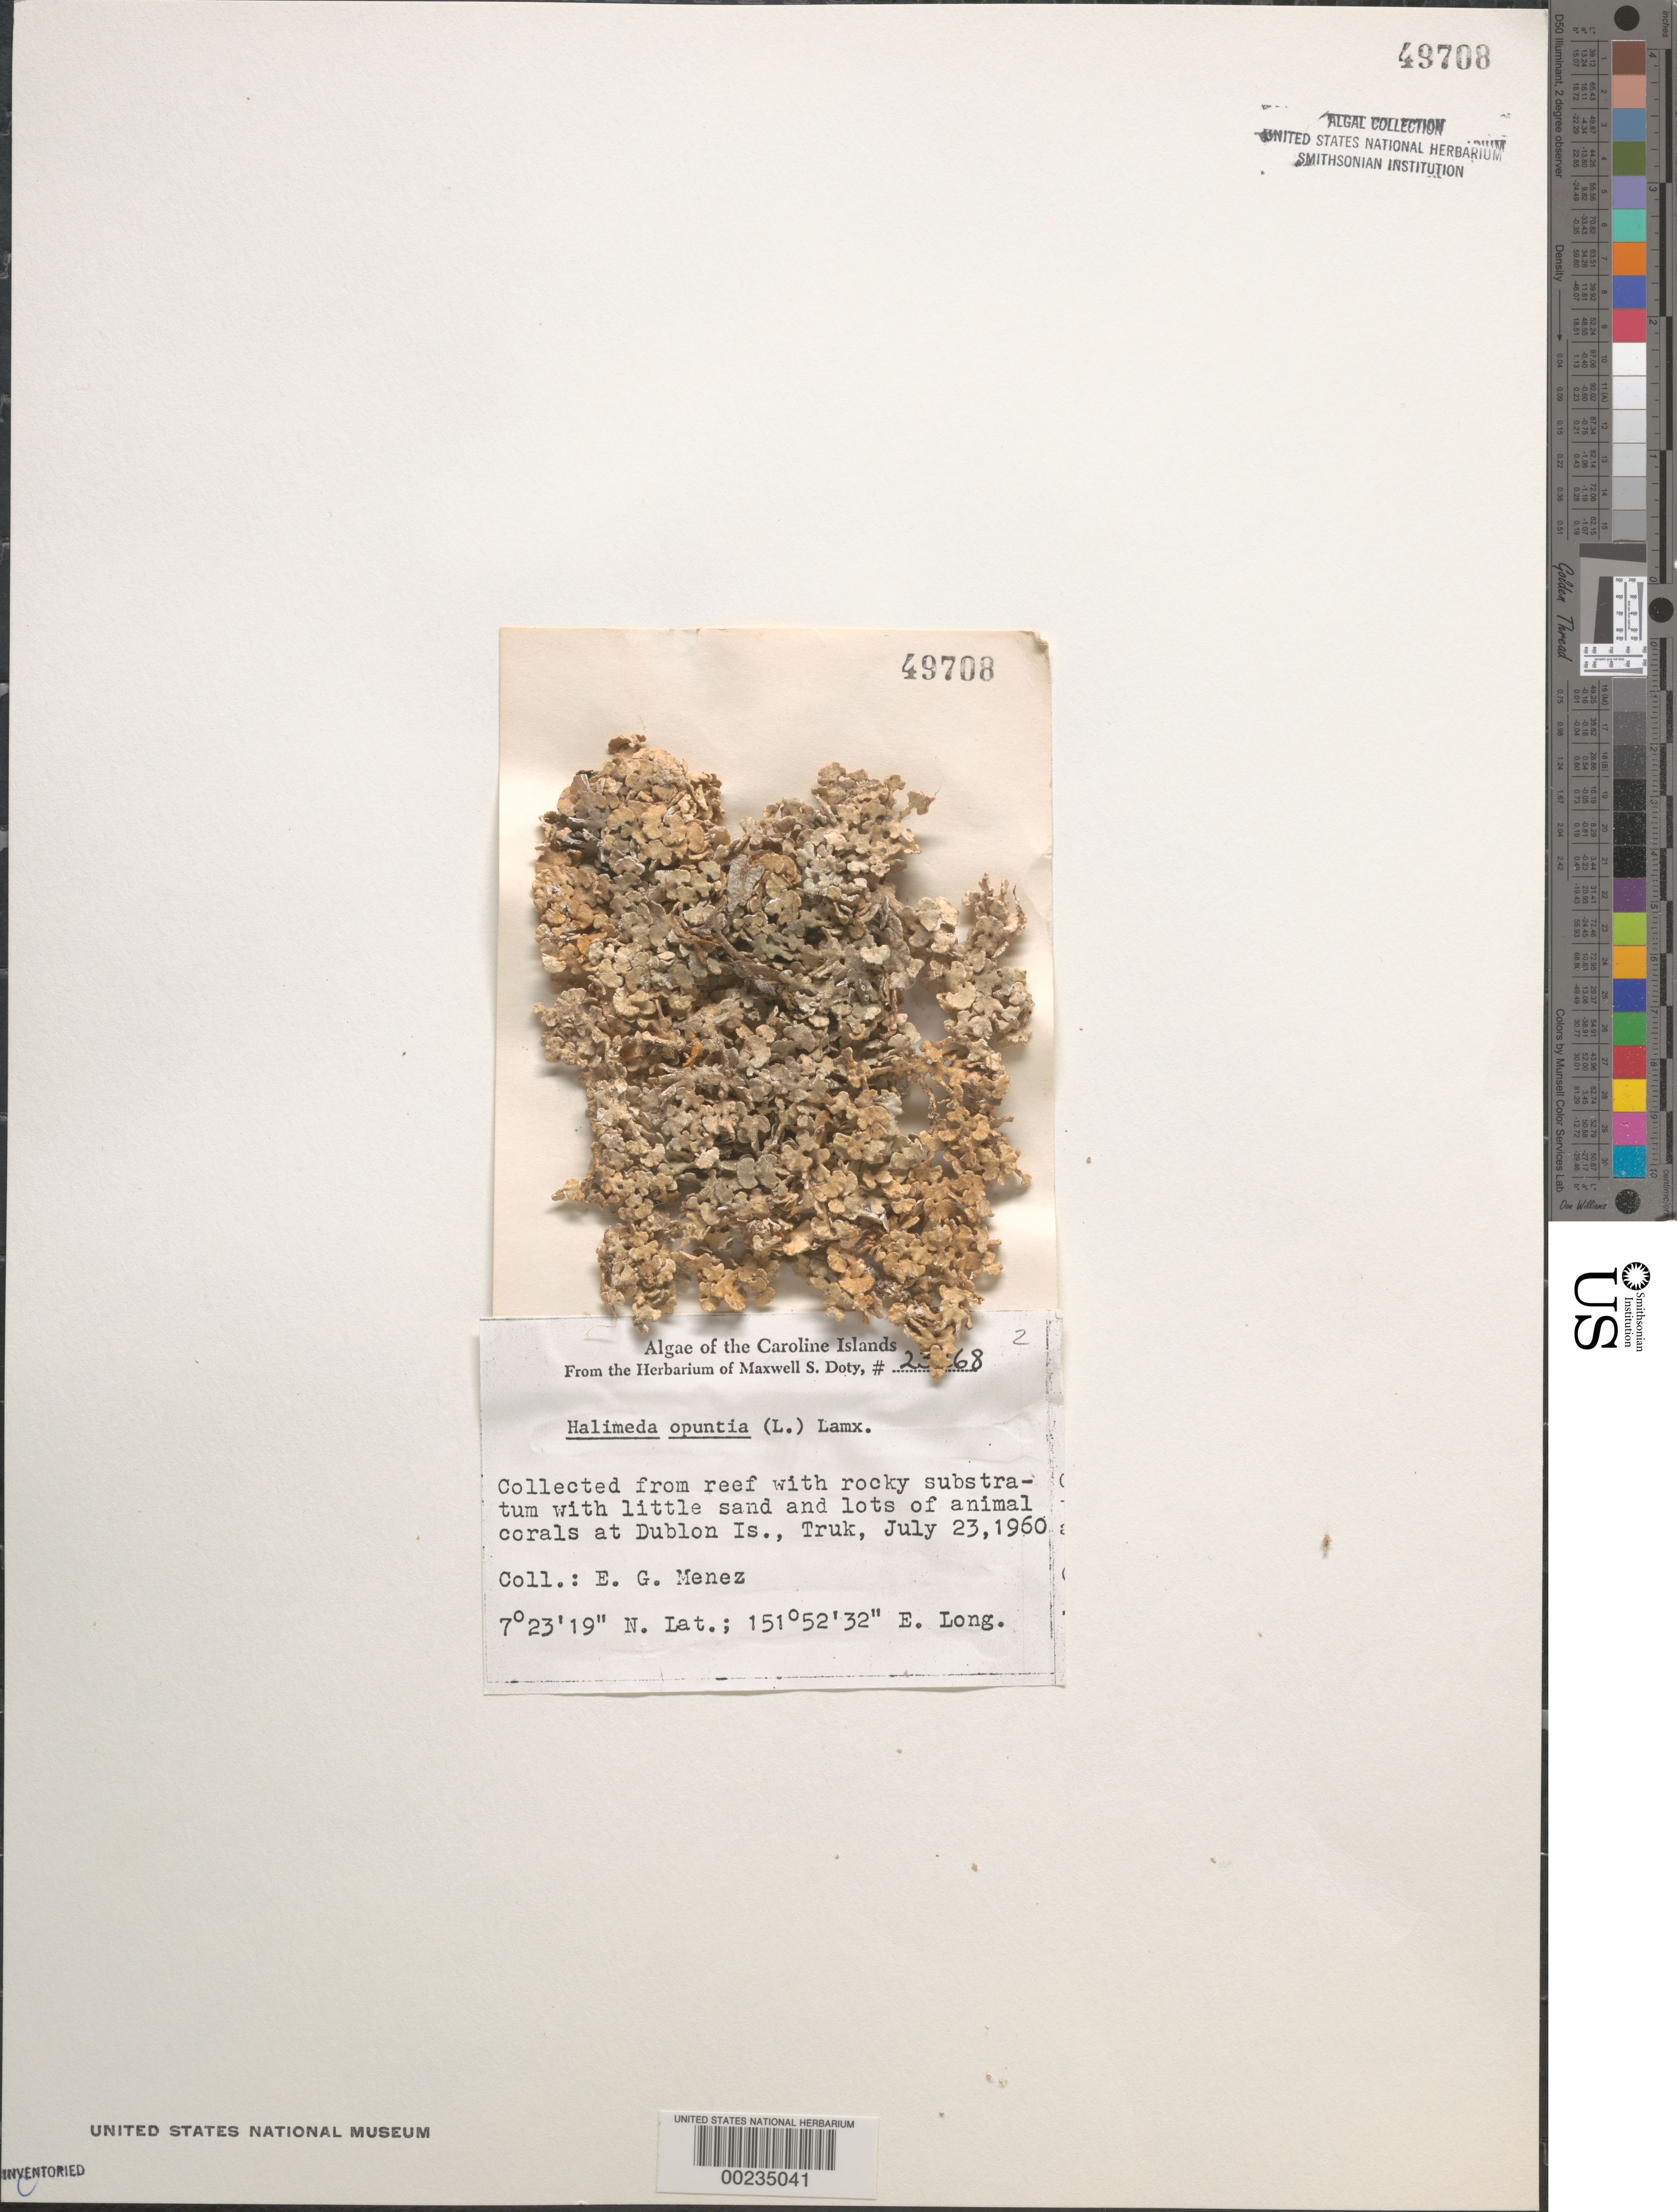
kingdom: Plantae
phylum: Chlorophyta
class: Ulvophyceae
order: Bryopsidales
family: Halimedaceae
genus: Halimeda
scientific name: Halimeda opuntia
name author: (L.) J.V.Lamouroux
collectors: Meñez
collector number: MSD 23268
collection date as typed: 23 Jul 1960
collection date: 1960-07-23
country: Micronesia, Federated States of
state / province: Truk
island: Dublon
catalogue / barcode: US 49708